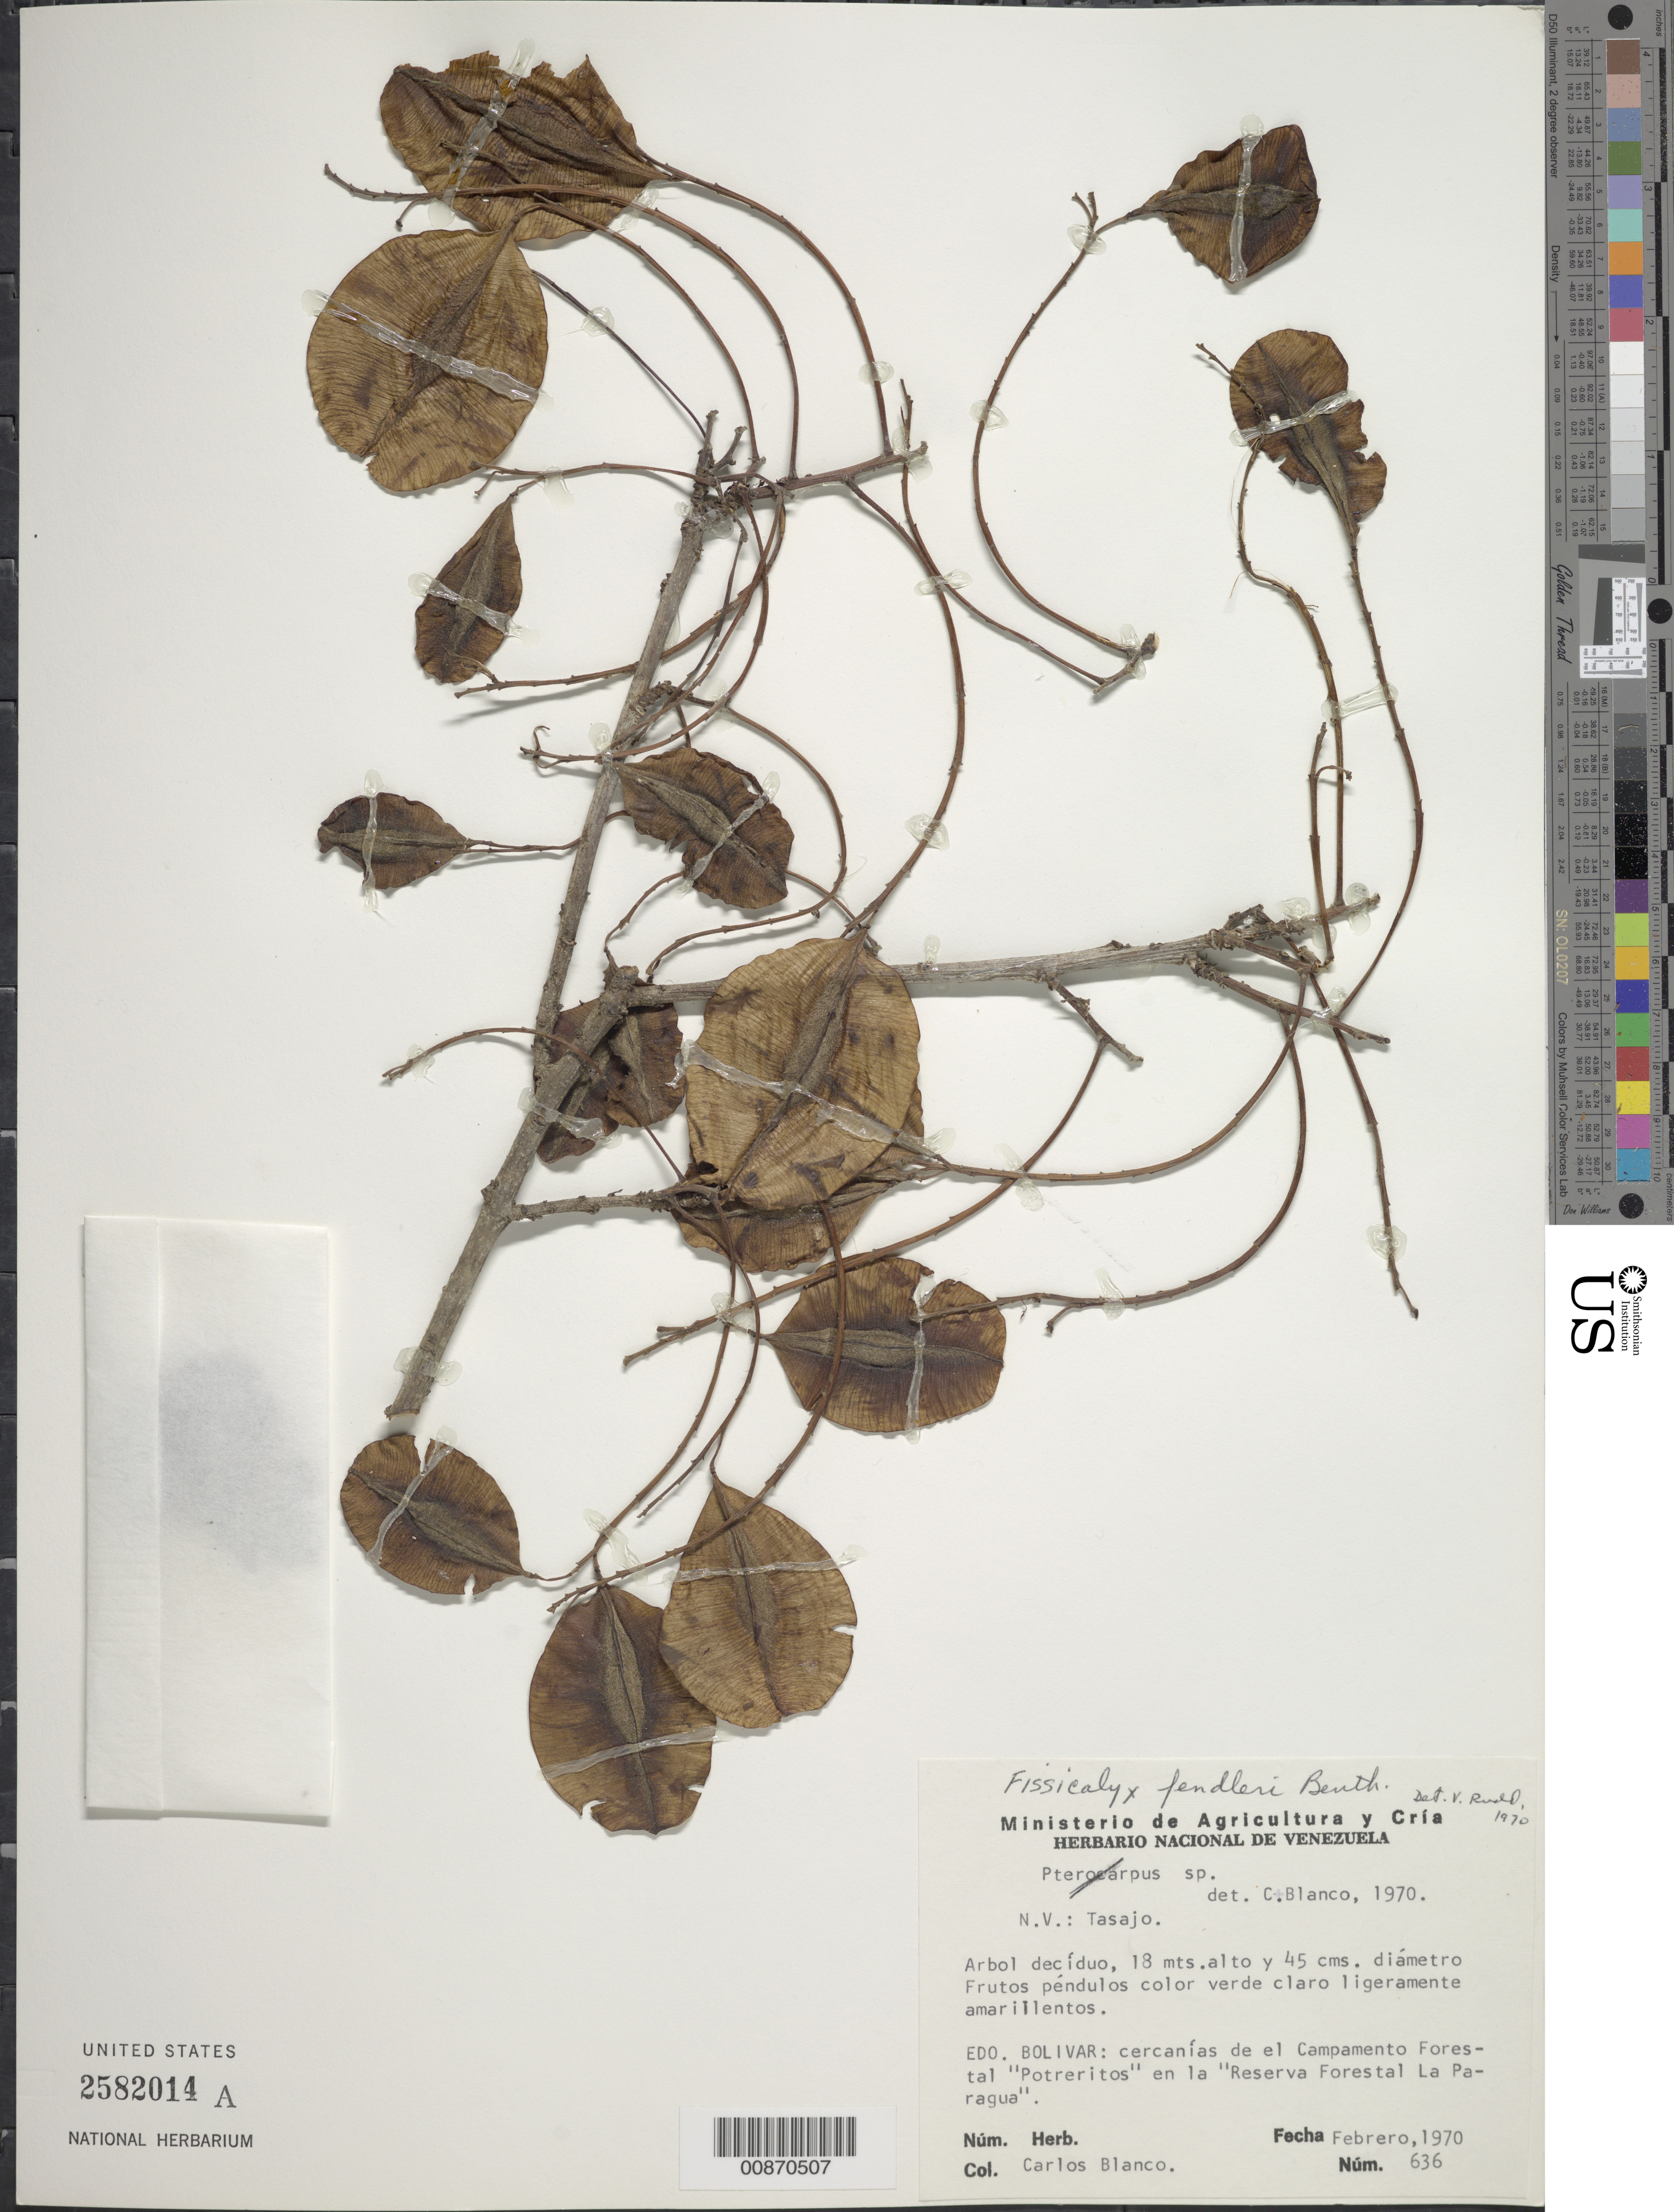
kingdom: Plantae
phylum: Tracheophyta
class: Magnoliopsida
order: Fabales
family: Fabaceae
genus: Fissicalyx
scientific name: Fissicalyx fendleri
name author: Benth.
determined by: Rudd, V. E.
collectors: C. A. Blanco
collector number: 636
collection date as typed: Feb-70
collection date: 1970-02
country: Venezuela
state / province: Bolívar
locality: Campamento Forestal "Potreritos", Reserva Forestal La Paragua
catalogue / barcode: US 2582014A